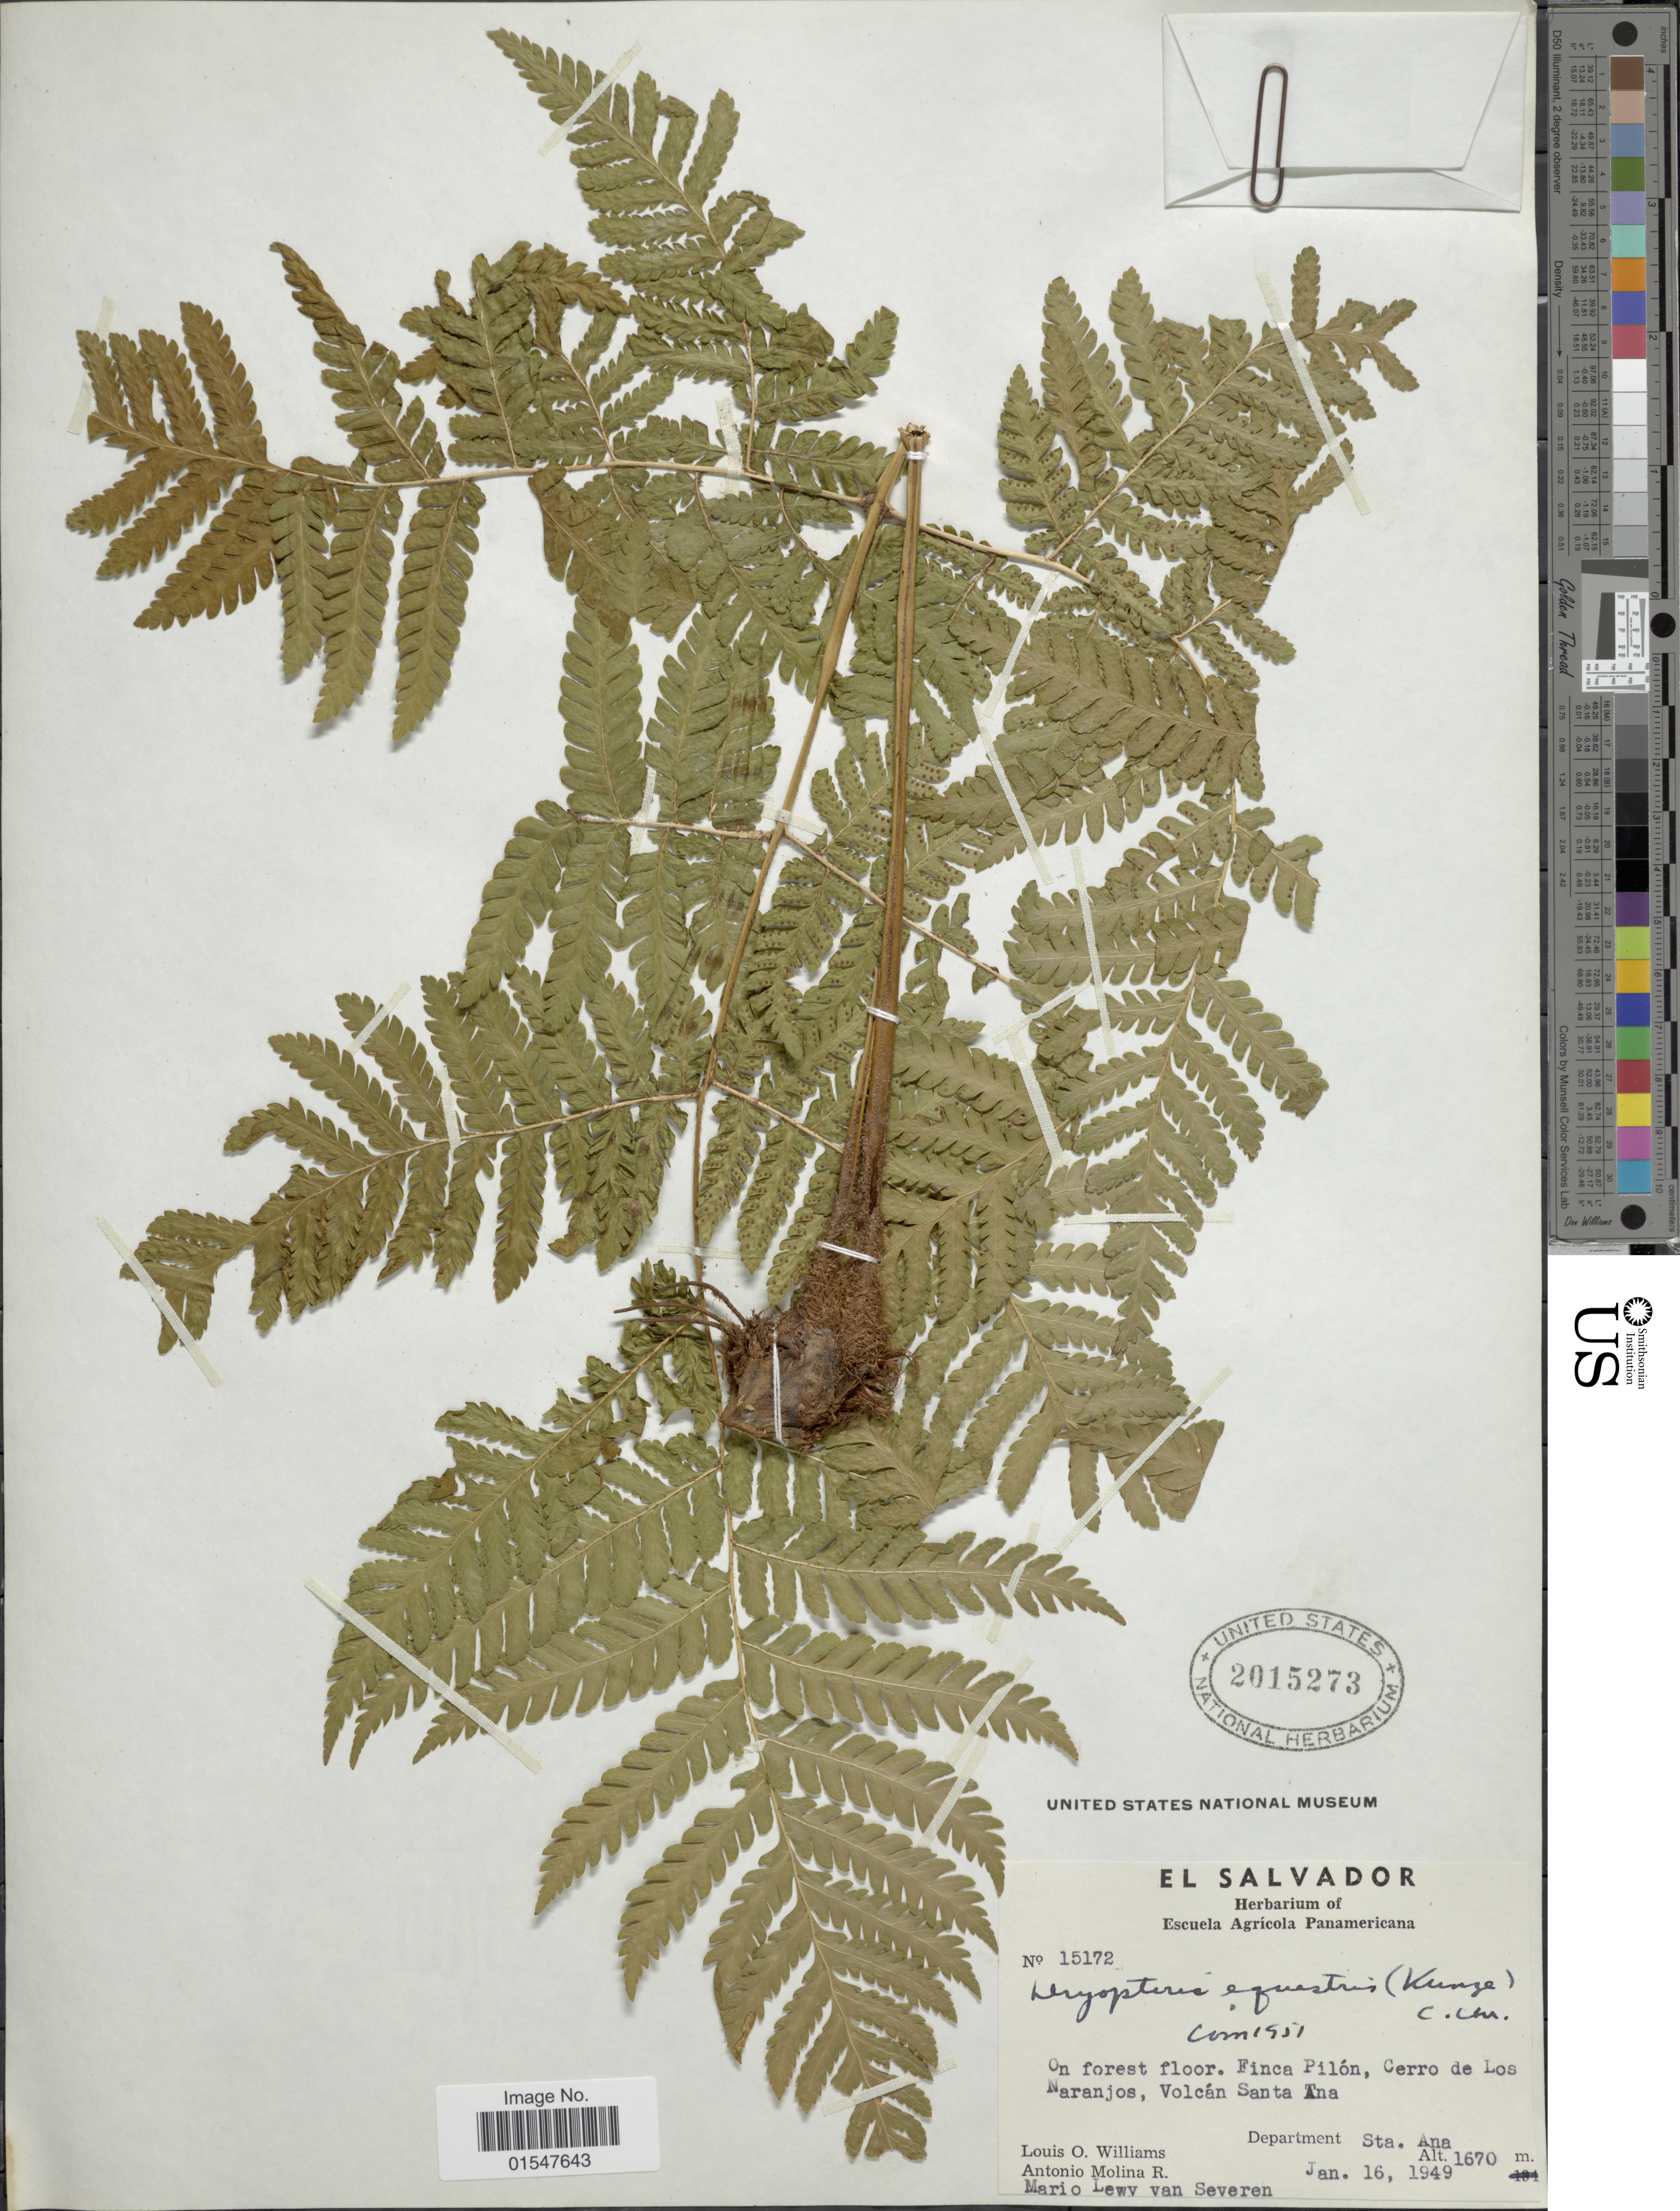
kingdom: Plantae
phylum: Tracheophyta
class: Polypodiopsida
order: Polypodiales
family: Dryopteridaceae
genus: Ctenitis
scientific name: Ctenitis equestris var. equestris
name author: (Kunze) Ching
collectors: L. O. Williams, A. R. Molina & M. Van Severen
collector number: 15172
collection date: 1949-01-16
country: El Salvador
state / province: Santa Ana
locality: Finca Pilon, Cerro de Los Naranjas, Volcan Santa Ana, Department Sta. Ana.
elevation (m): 1670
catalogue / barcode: US 2015273